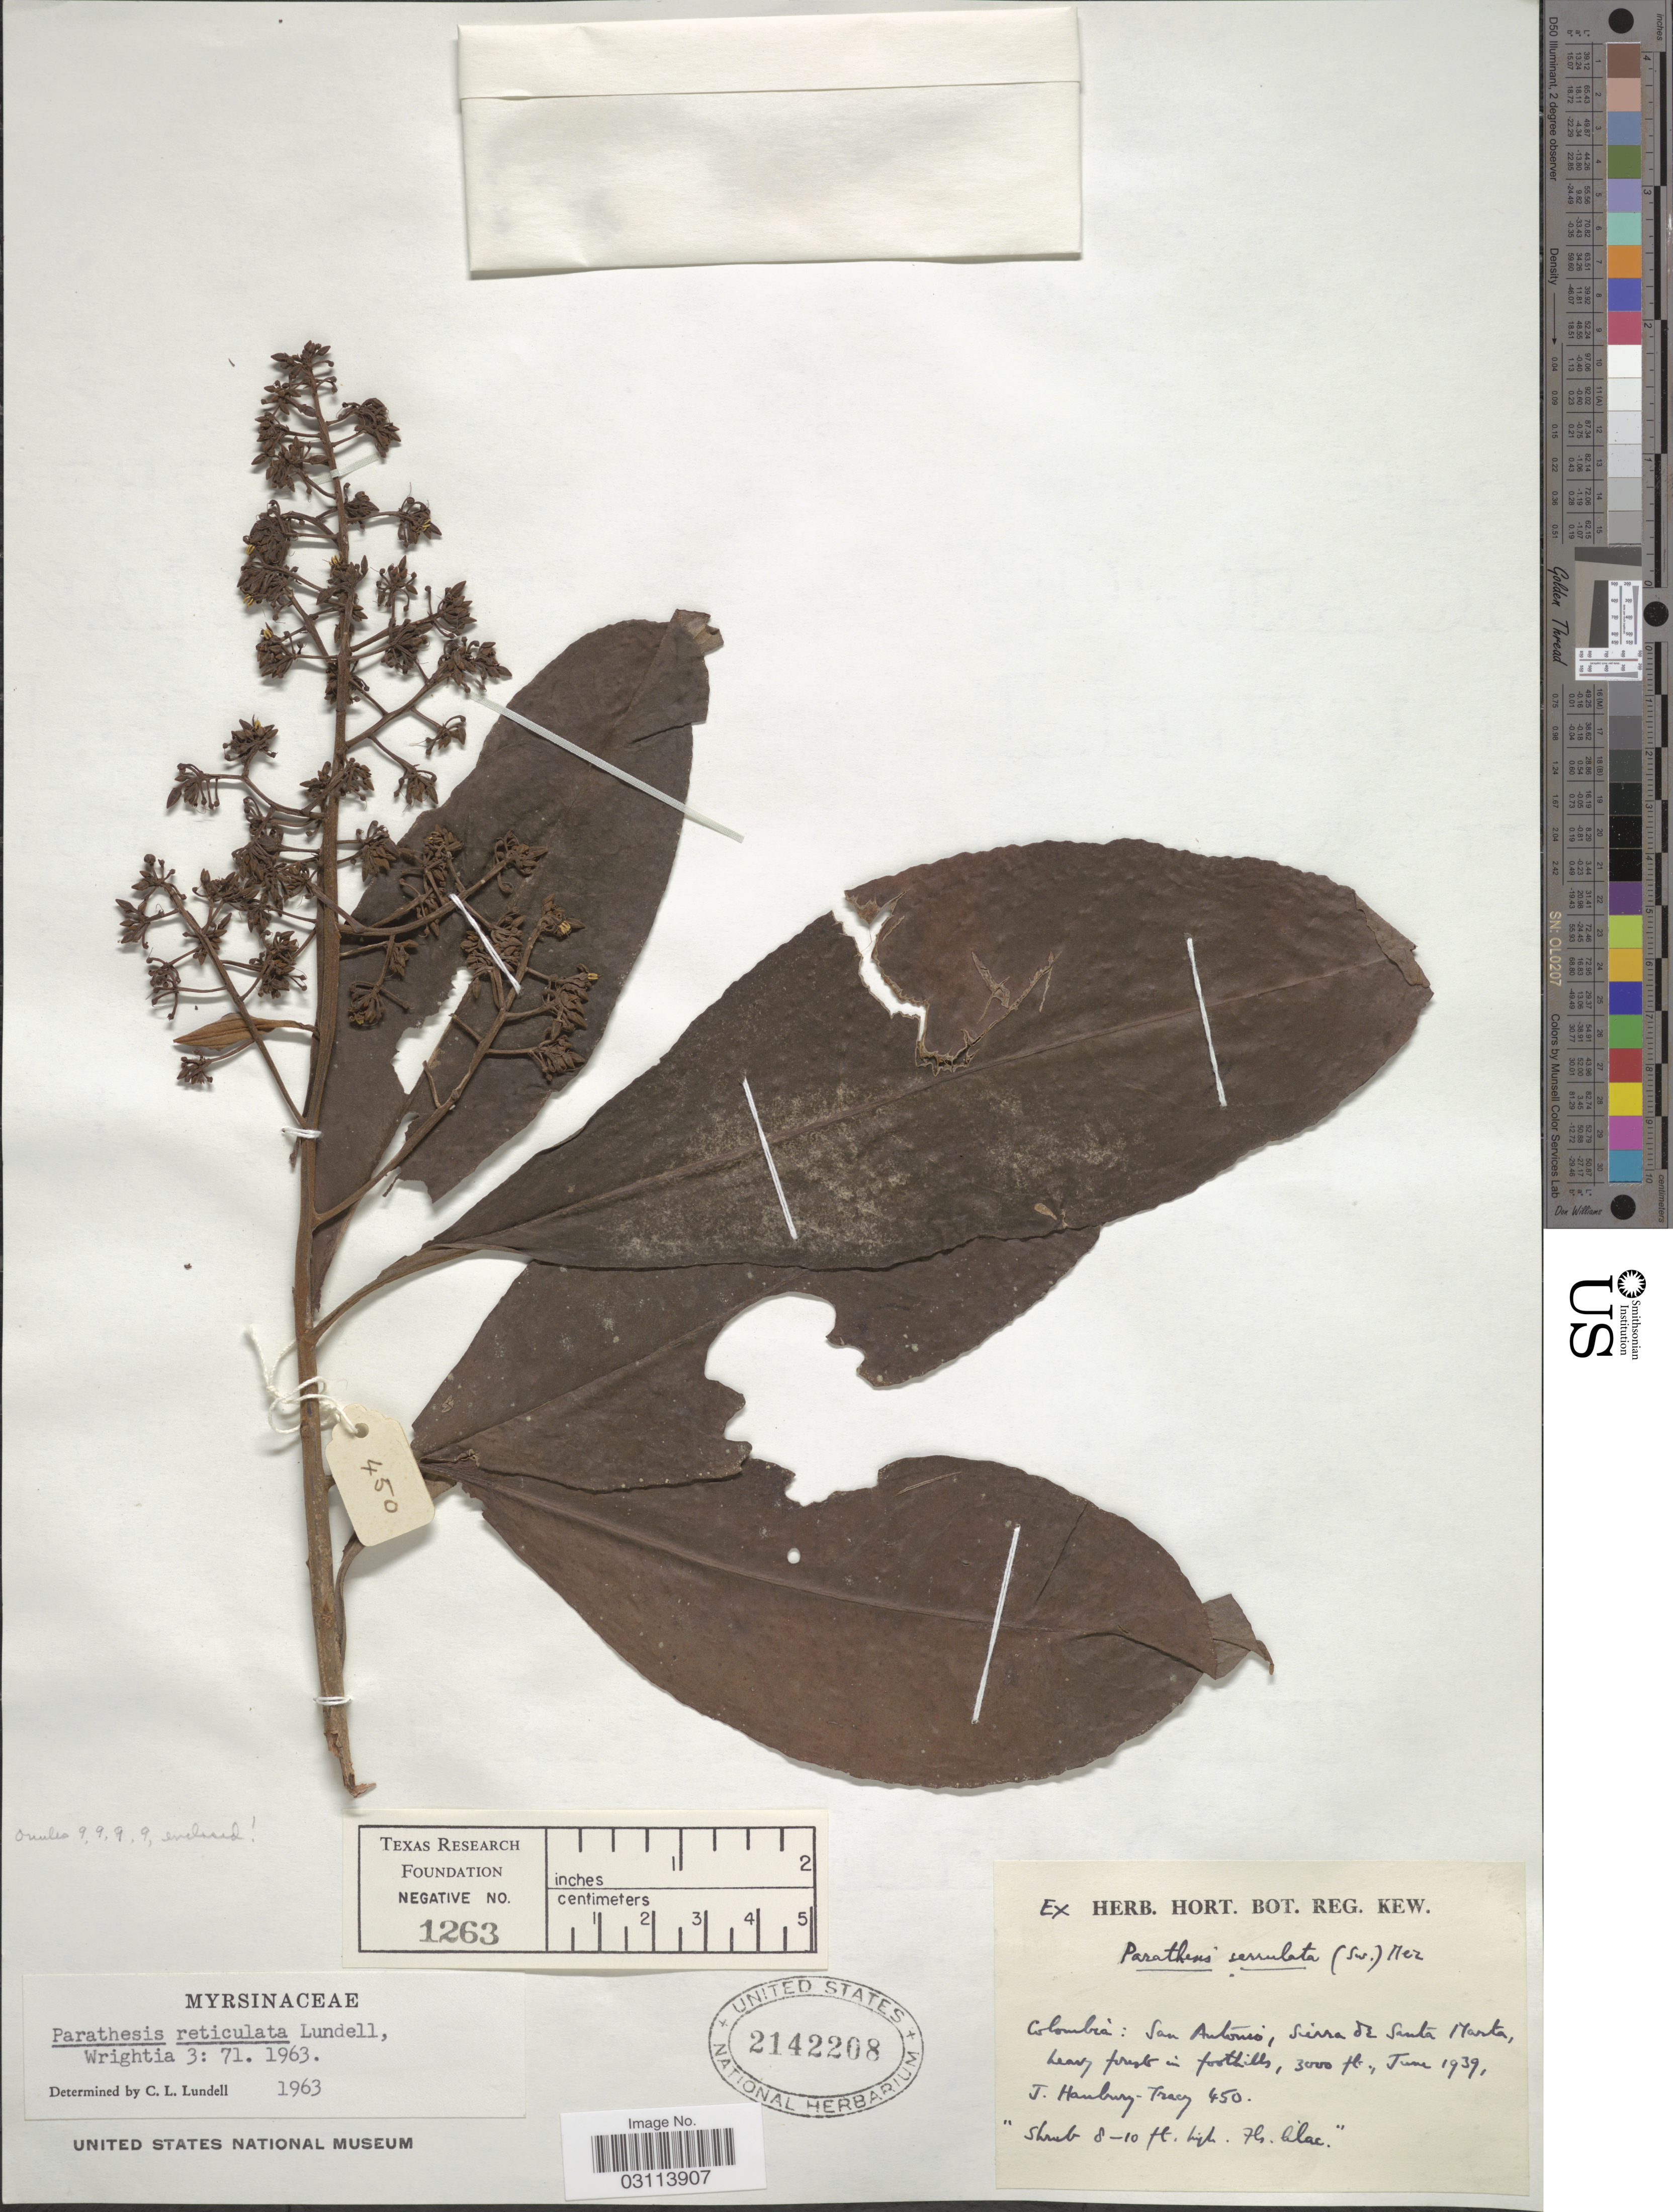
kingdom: Plantae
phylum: Tracheophyta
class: Magnoliopsida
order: Ericales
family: Primulaceae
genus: Parathesis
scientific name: Parathesis reticulata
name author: Lundell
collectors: J. Hanbury-Tracy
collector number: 450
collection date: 1939-06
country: Colombia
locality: San Antonio, Sierra de Santa Marta, heavy forest in foothills.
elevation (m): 914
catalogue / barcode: US 2142208